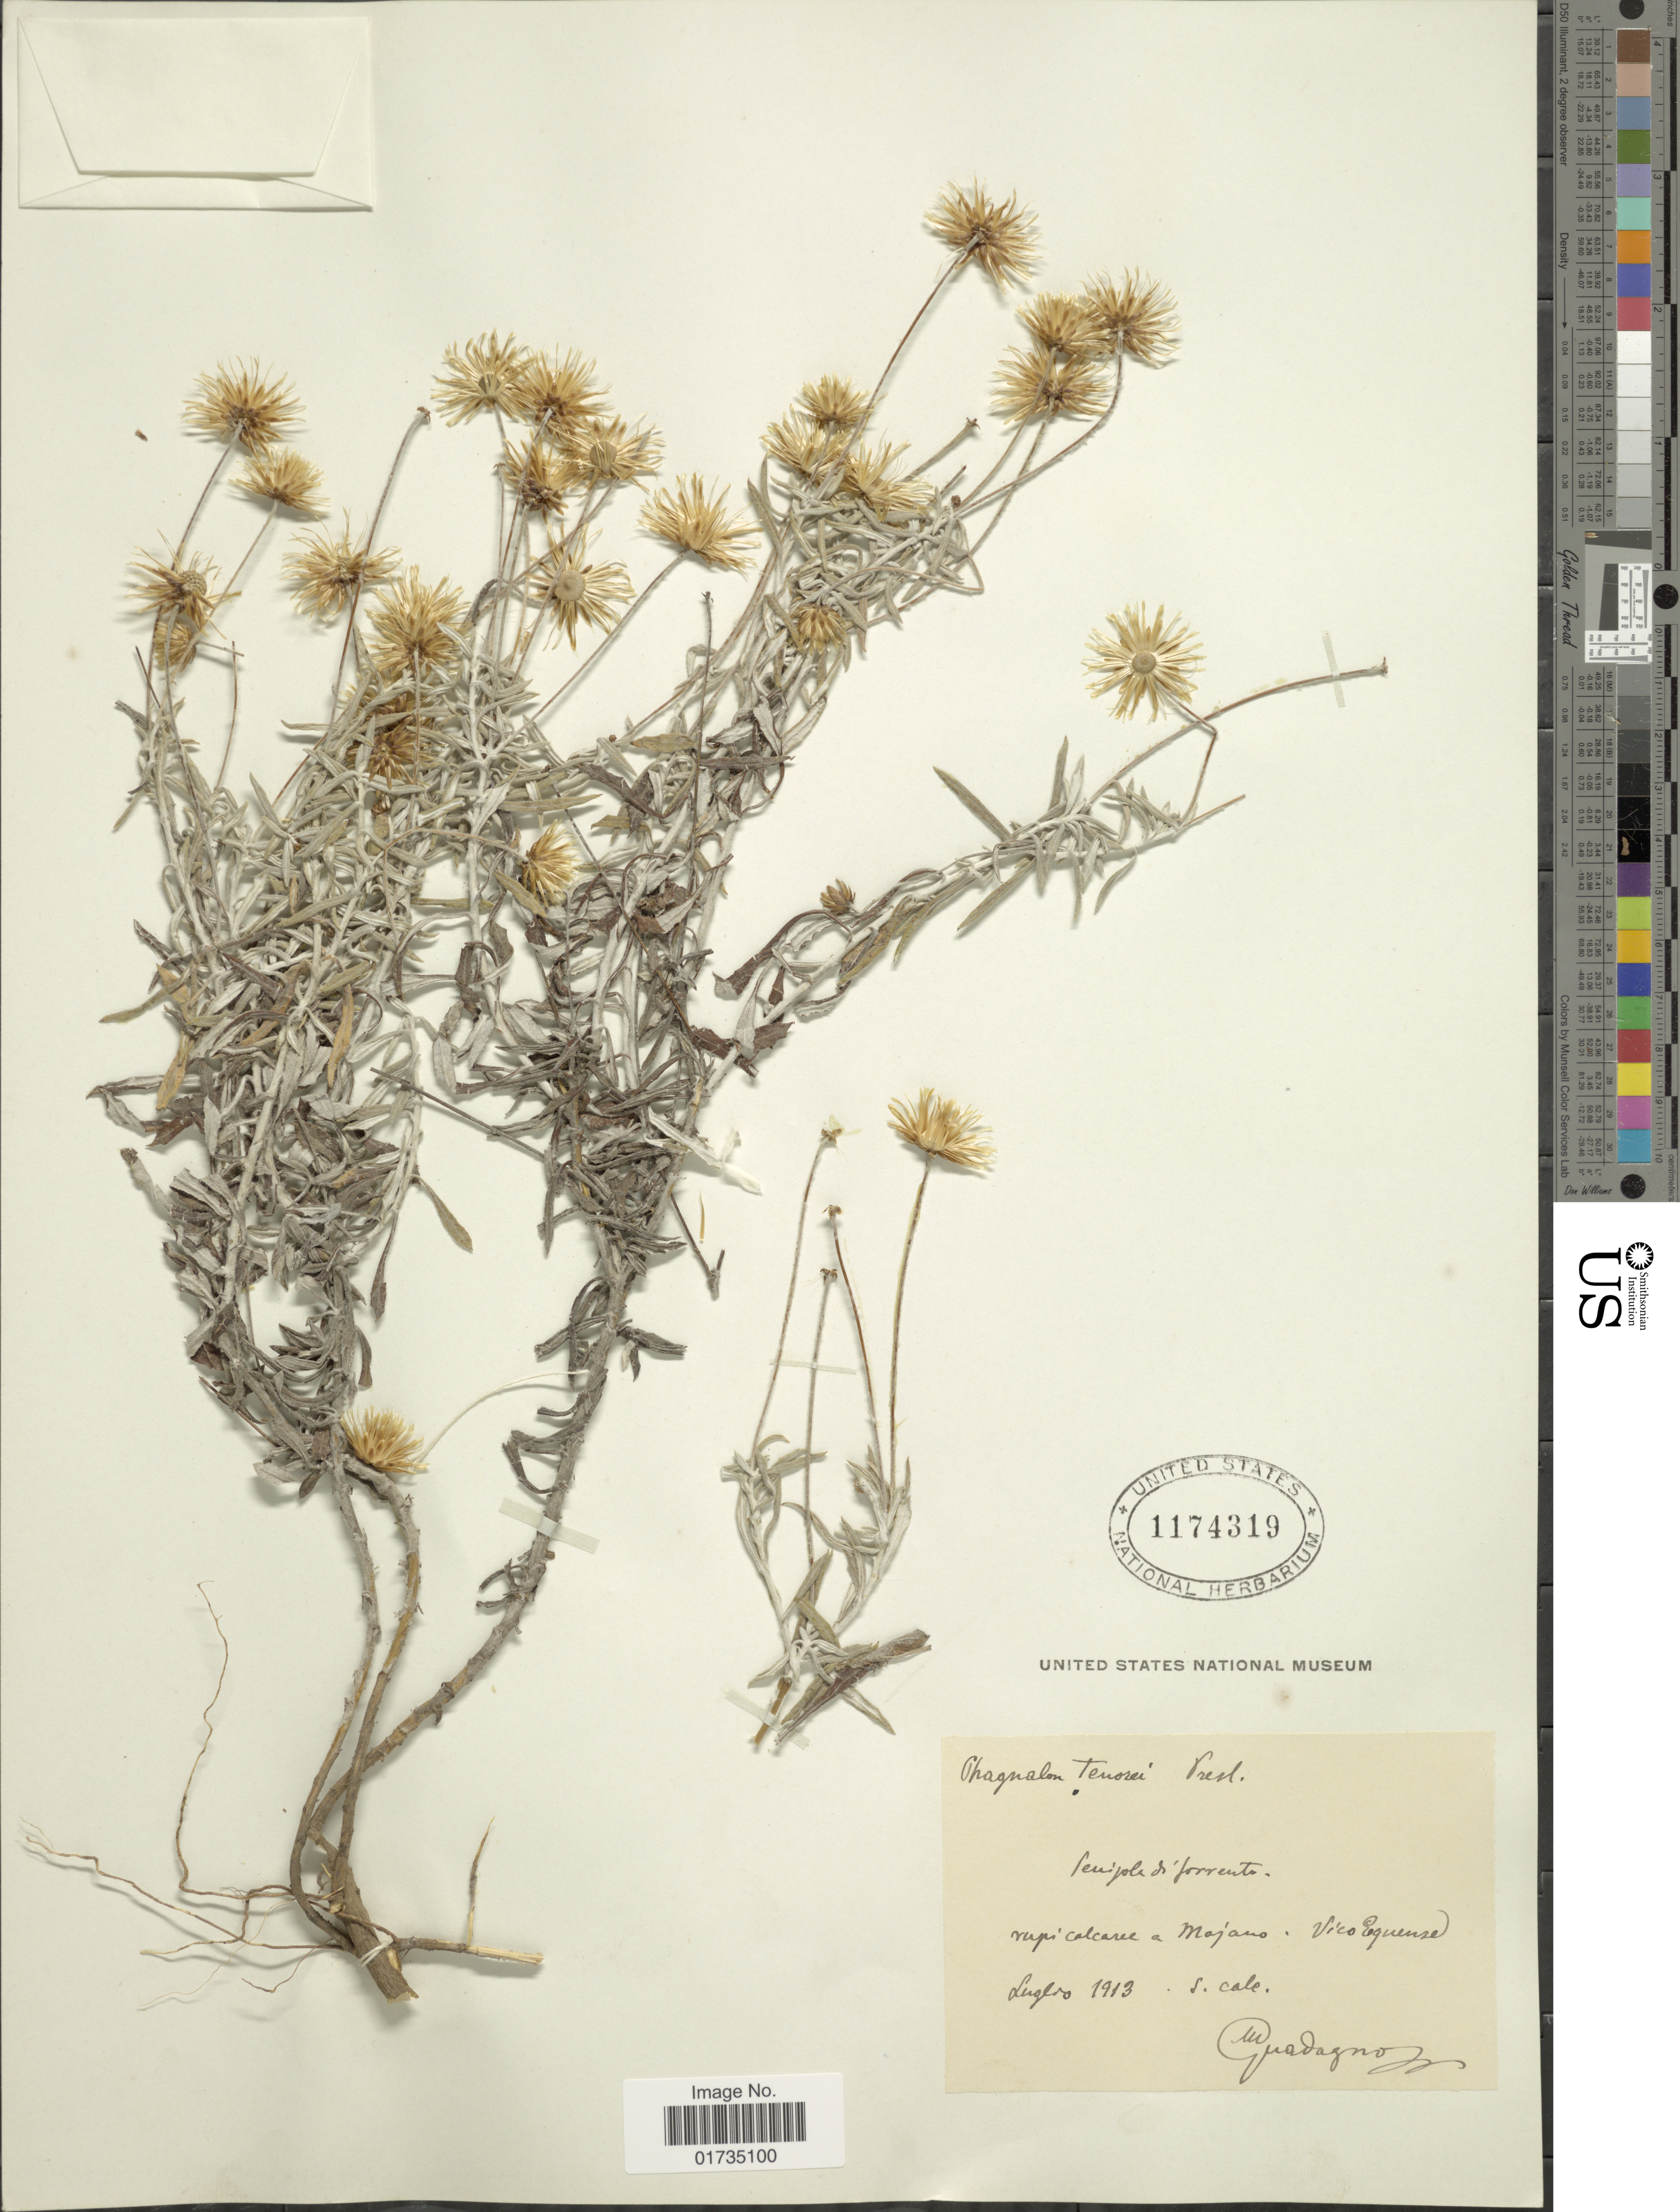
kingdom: Plantae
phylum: Tracheophyta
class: Magnoliopsida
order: Asterales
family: Asteraceae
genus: Phagnalon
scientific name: Phagnalon tenorei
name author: (Spreng.) C. Presl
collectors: M. Guadagno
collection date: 1913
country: Italy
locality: Mpi calcaree a Majano. Vico Equense. S. Cale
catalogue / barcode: US 1174319